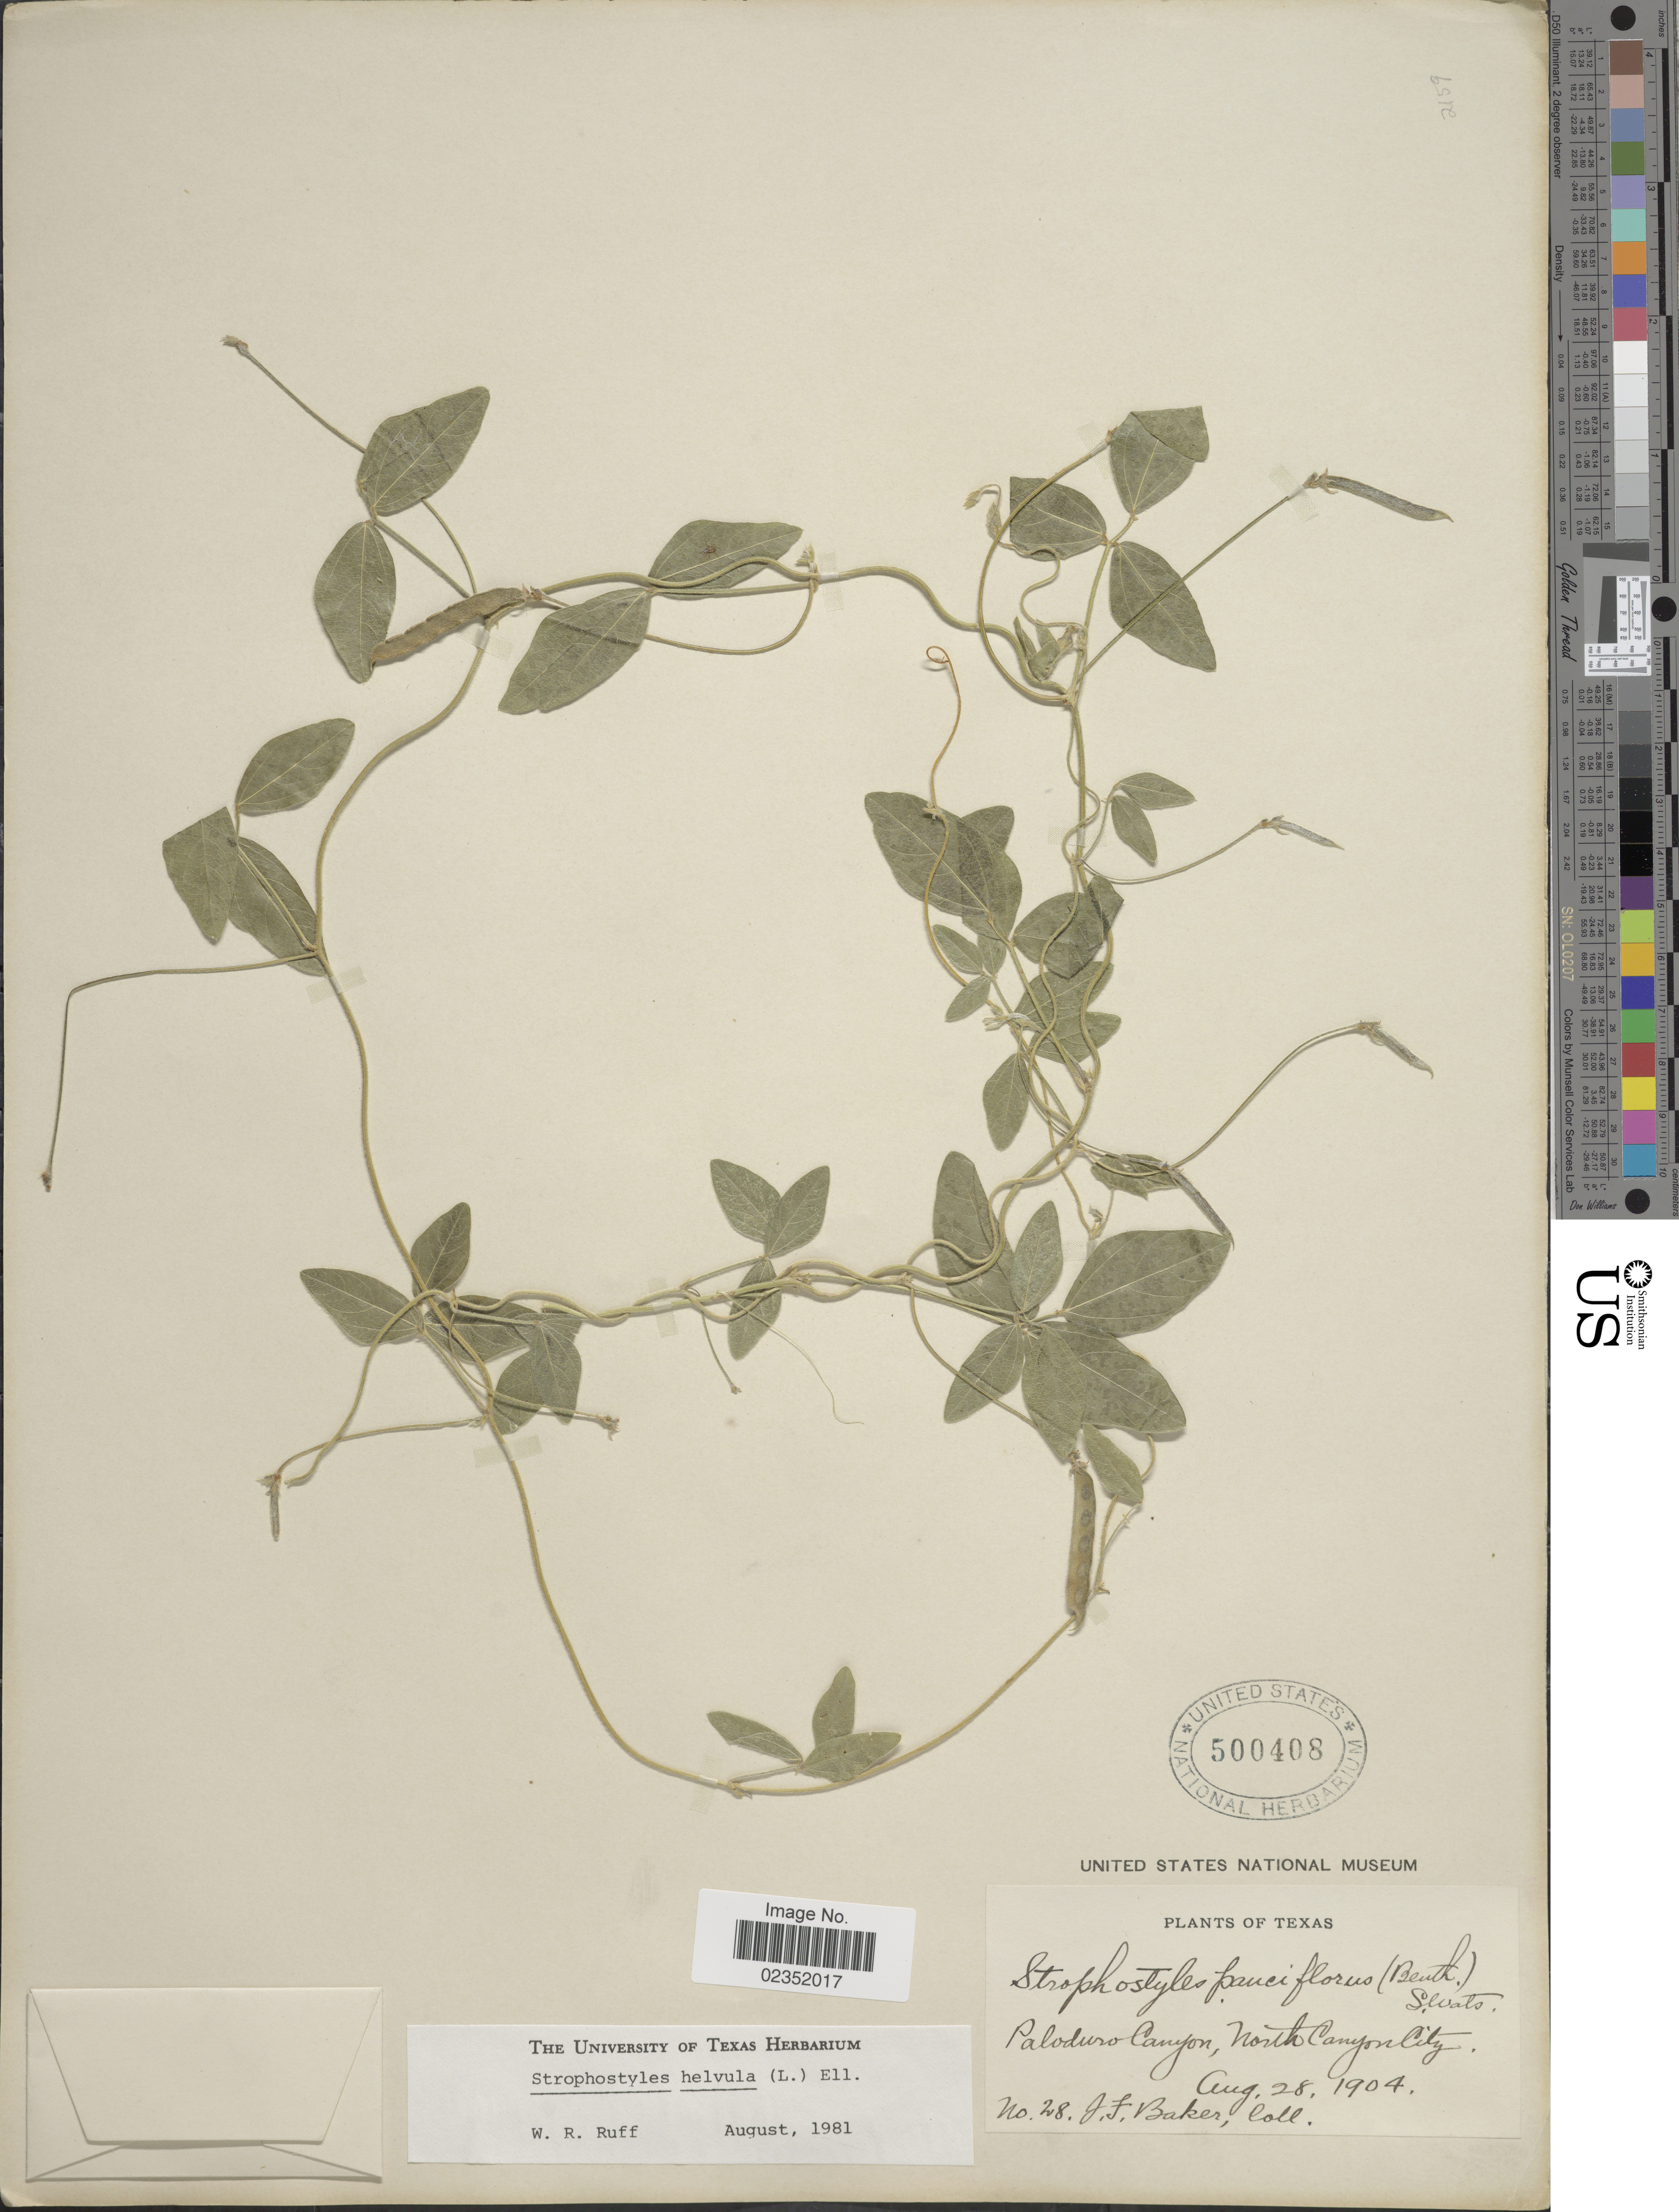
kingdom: Plantae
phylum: Tracheophyta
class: Magnoliopsida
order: Fabales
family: Fabaceae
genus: Strophostyles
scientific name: Strophostyles leiosperma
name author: (Torr. & A. Gray) Piper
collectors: J. F. Baker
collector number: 28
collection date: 1904-08-28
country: United States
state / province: Texas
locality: Paloduro Canyon, North Canyon City.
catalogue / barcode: US 500408